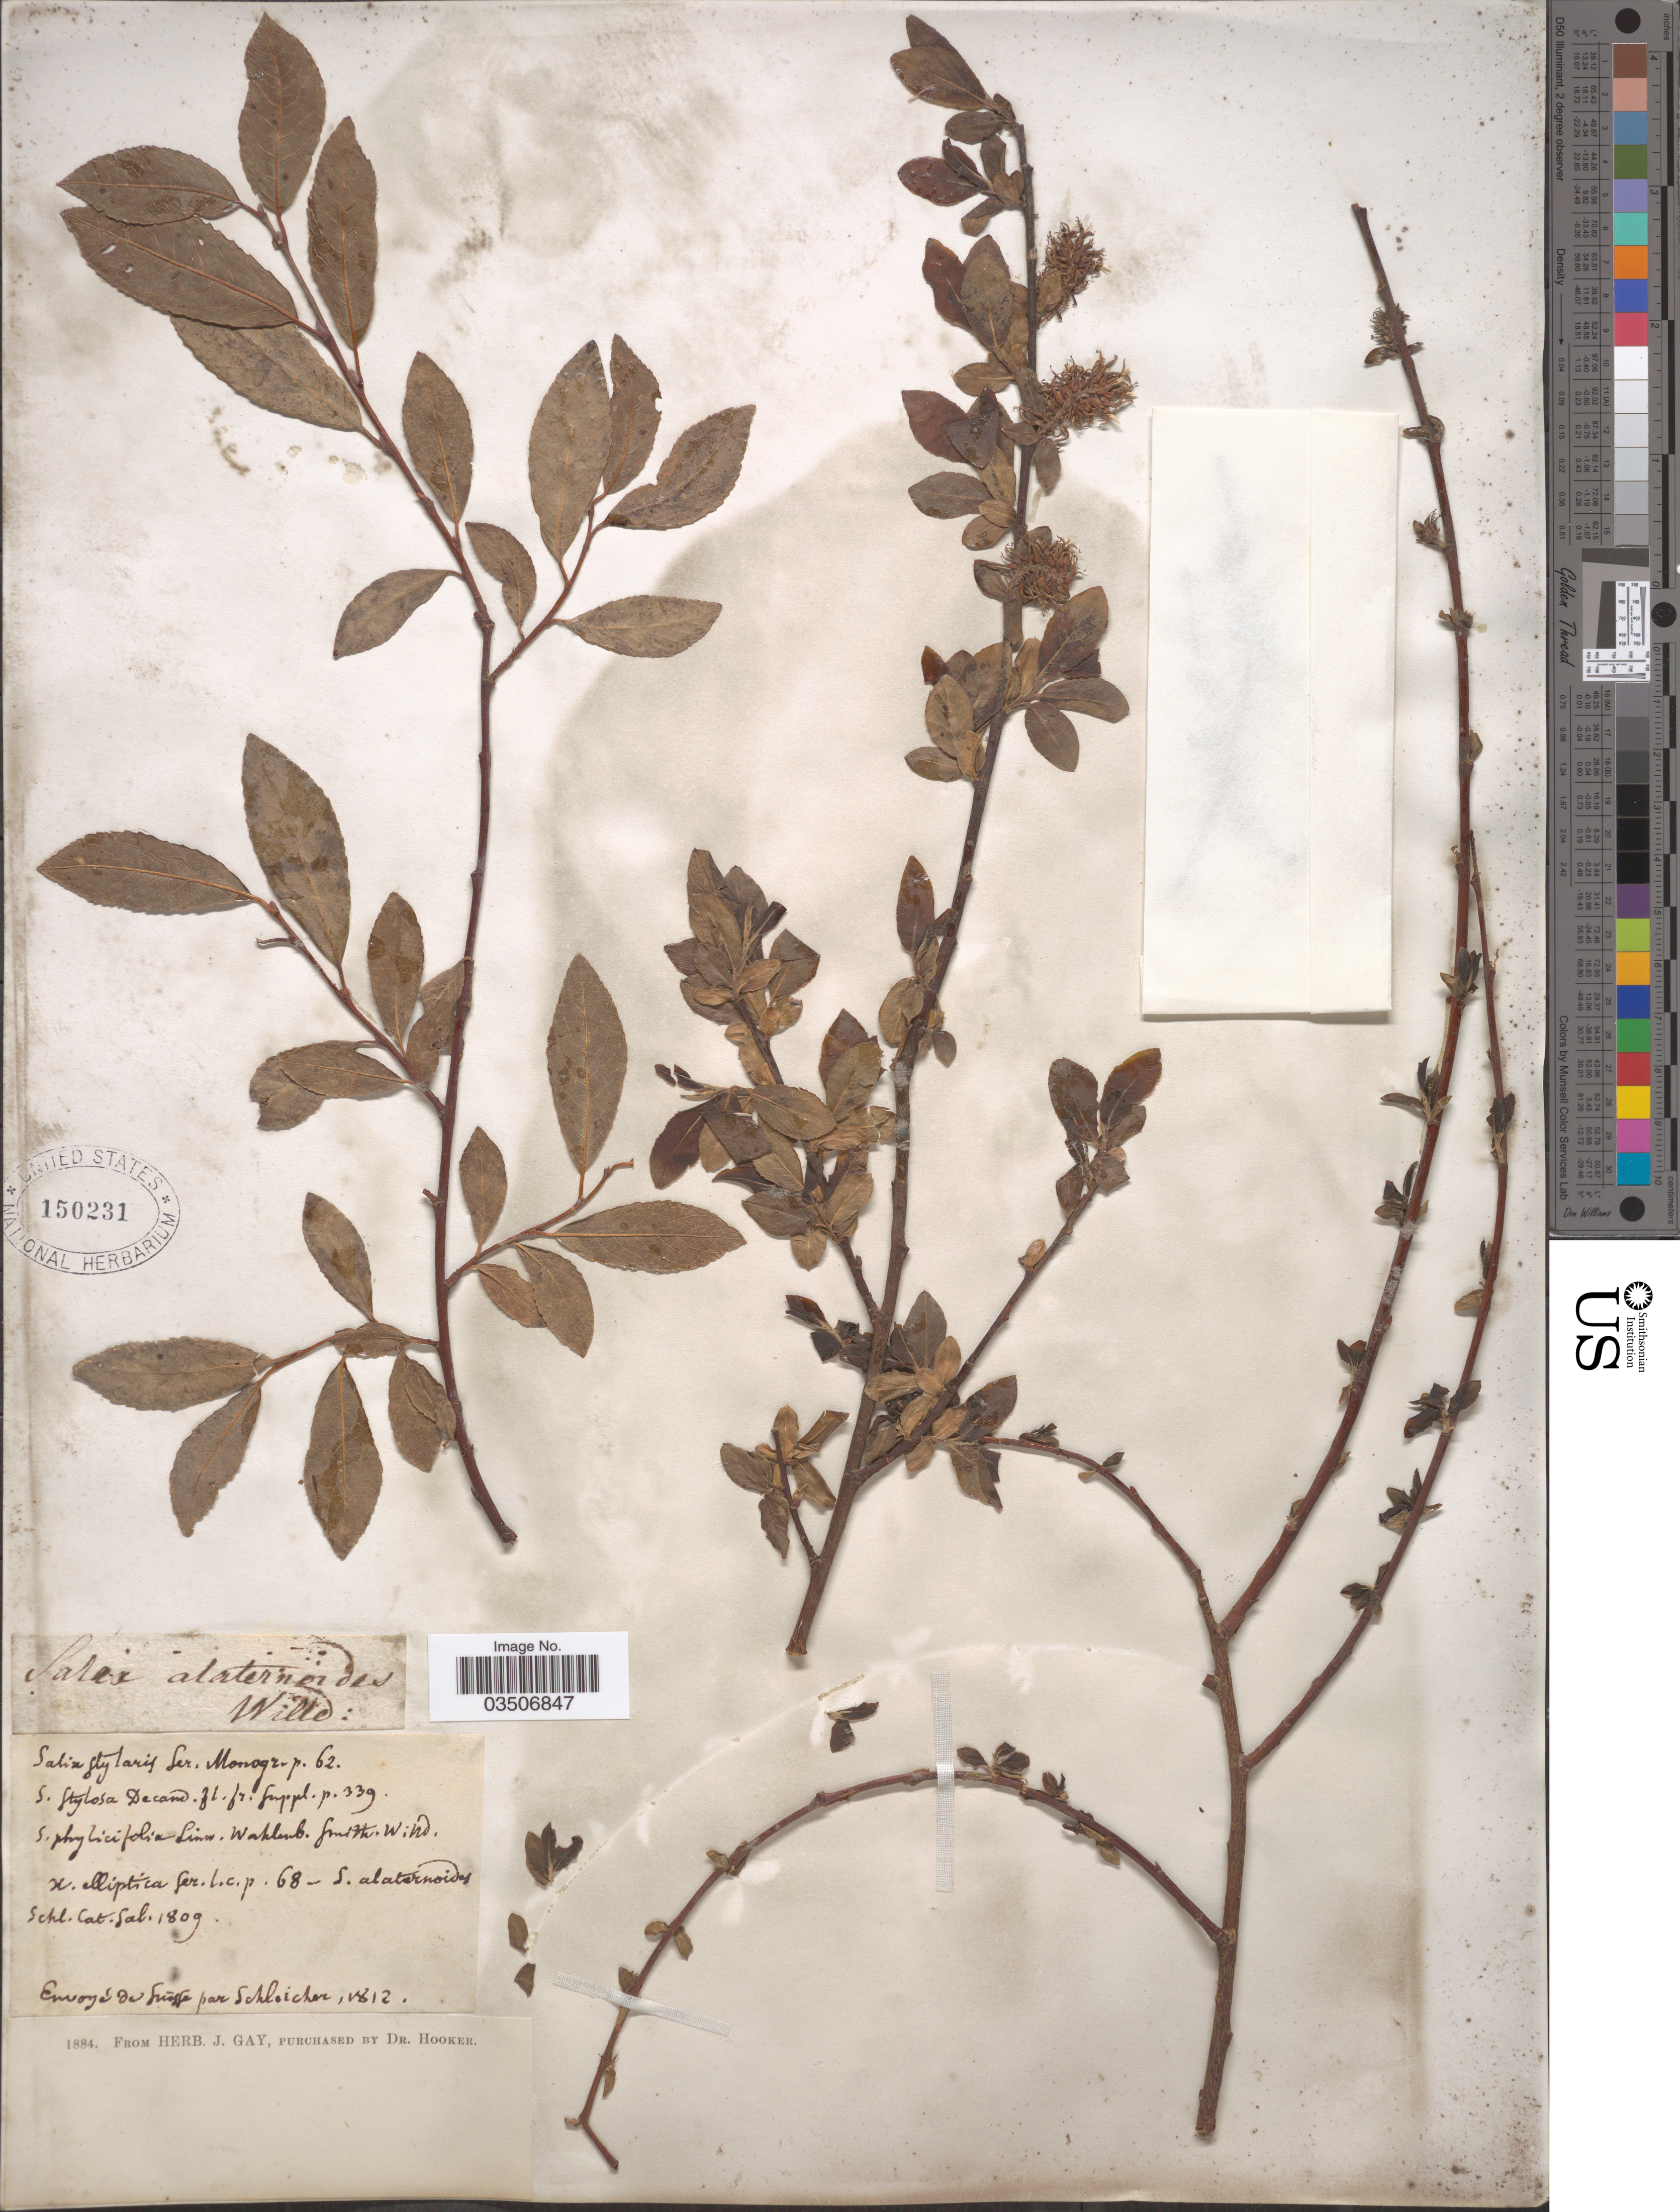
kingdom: Plantae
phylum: Tracheophyta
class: Magnoliopsida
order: Malpighiales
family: Salicaceae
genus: Salix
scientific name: Salix alaternoides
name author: Schleich. ex Ser.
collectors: -- Schleicher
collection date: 1812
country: Switzerland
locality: Envoyé de Suisse.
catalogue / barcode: US 150231